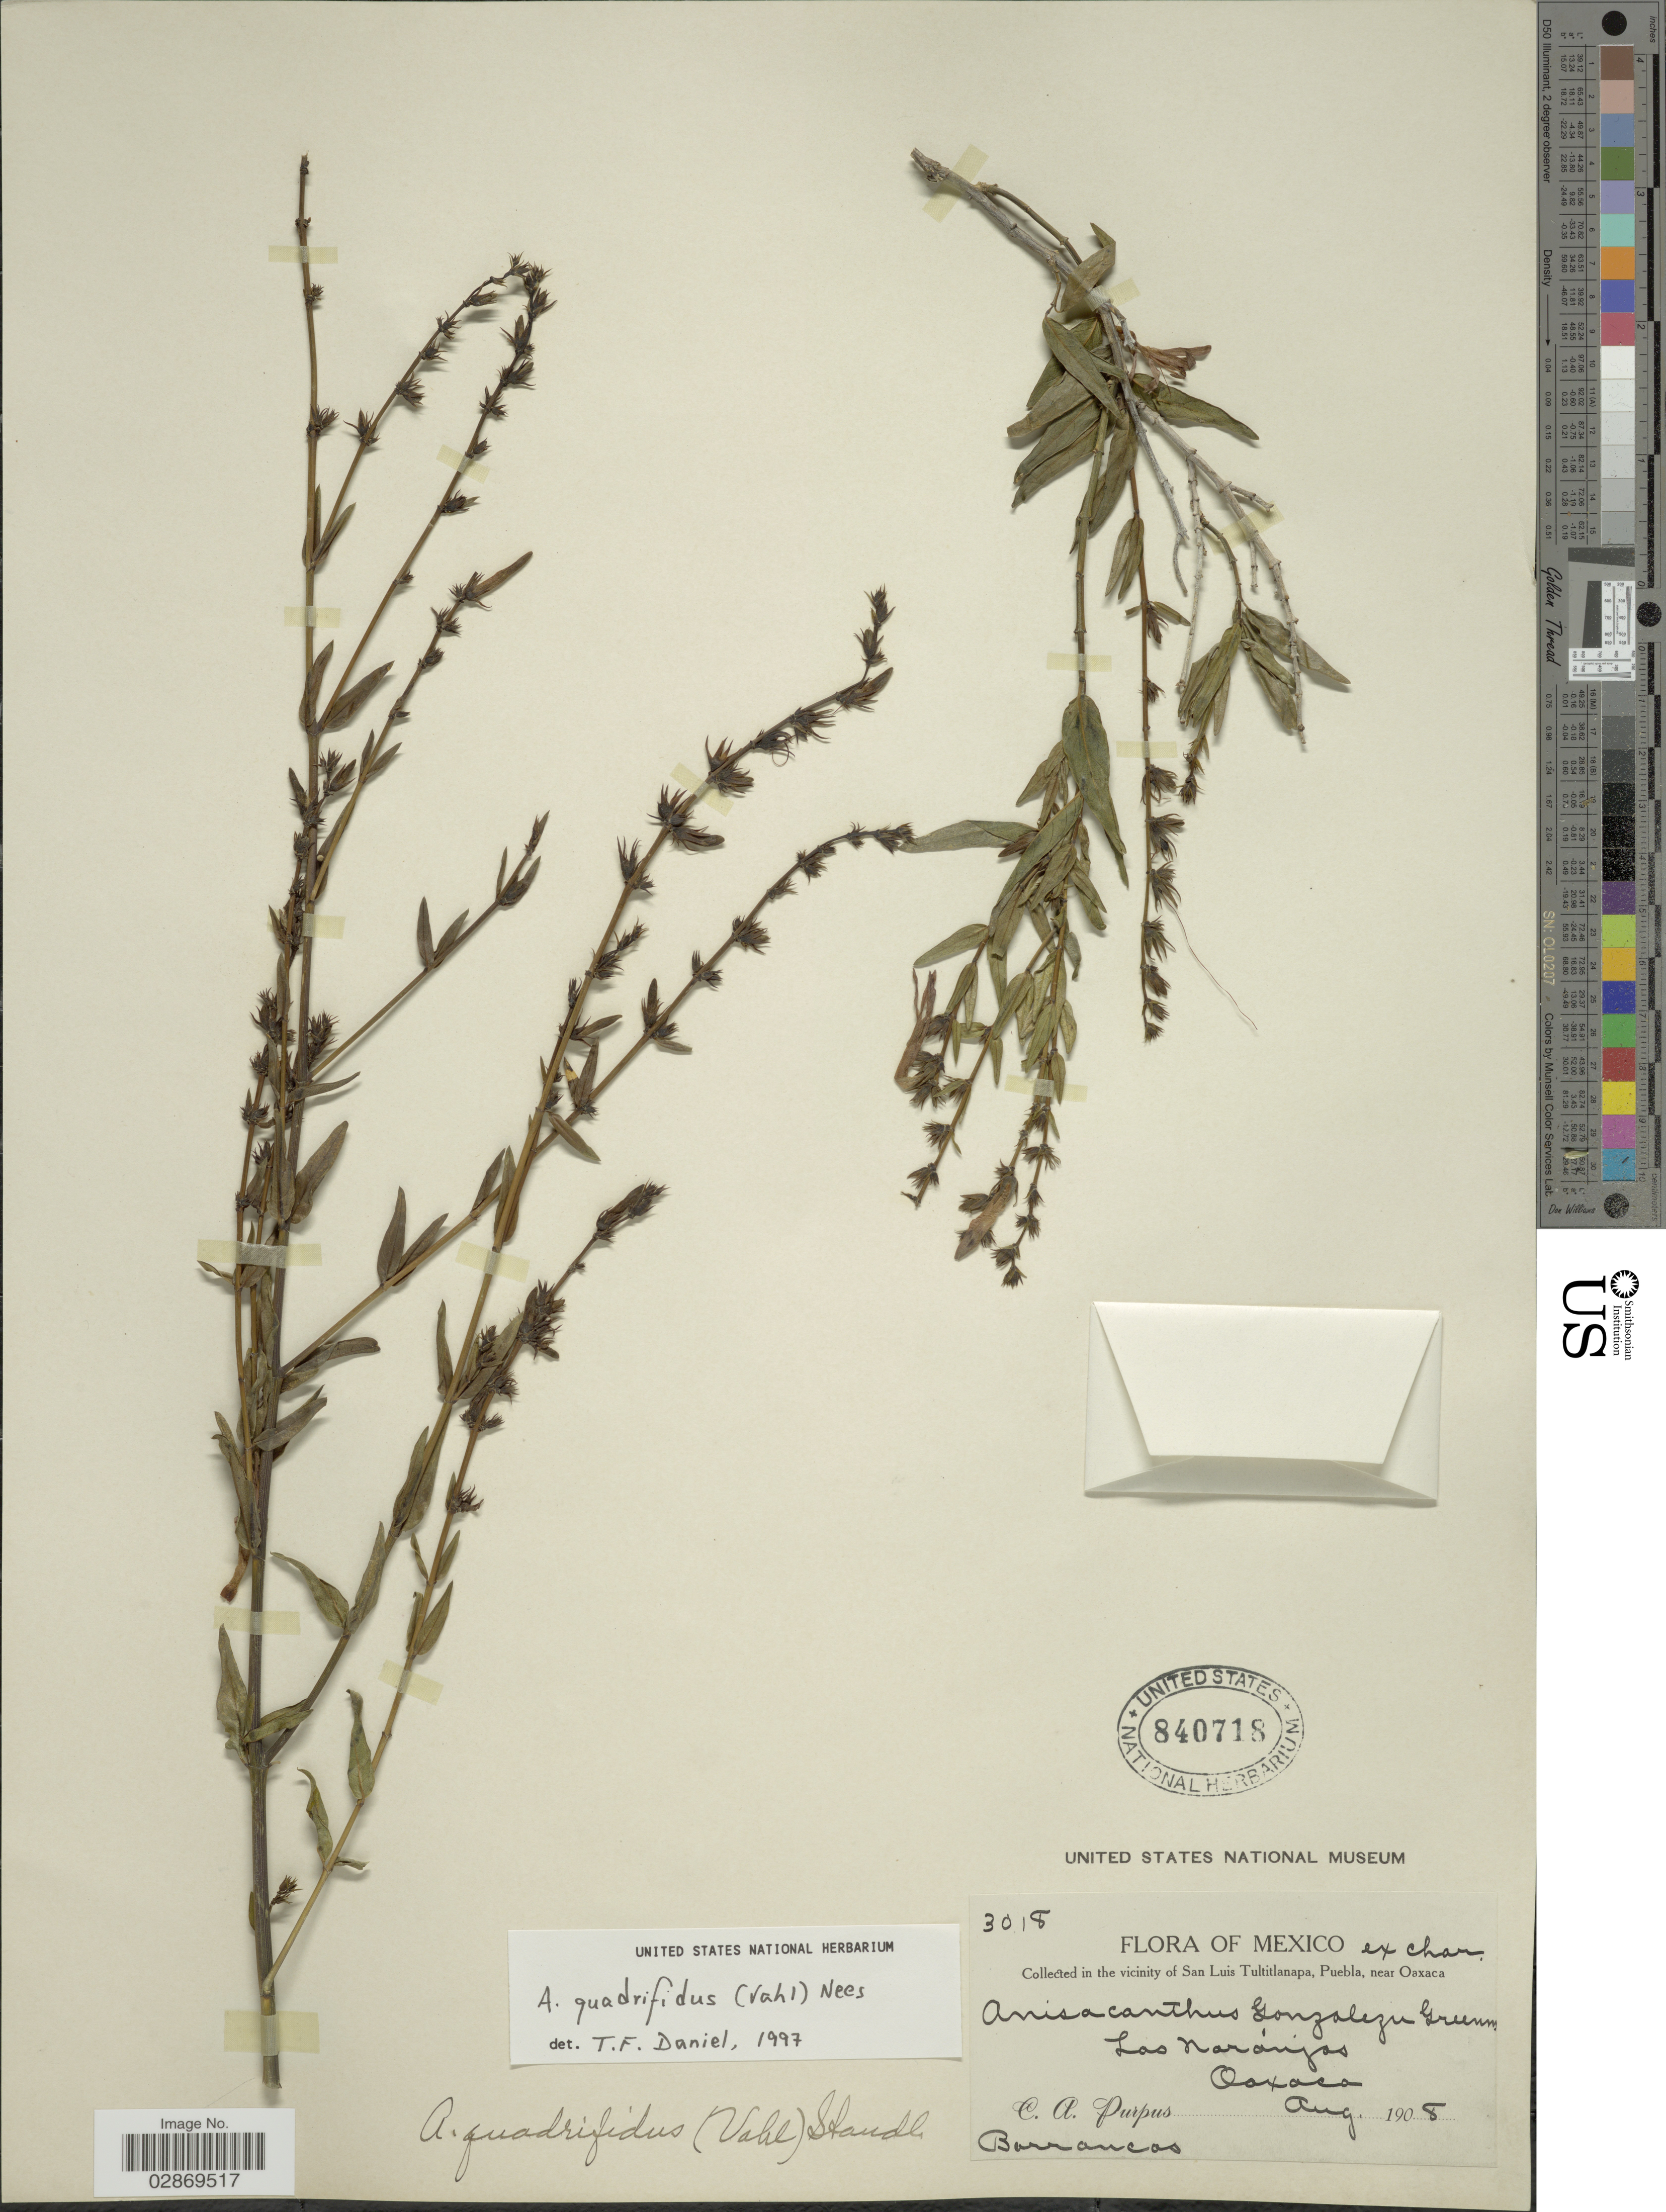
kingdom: Plantae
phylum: Tracheophyta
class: Magnoliopsida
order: Lamiales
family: Acanthaceae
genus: Anisacanthus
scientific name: Anisacanthus quadrifidus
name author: (Vahl) Nees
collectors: C. A. Purpus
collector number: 3018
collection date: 1908-08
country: Mexico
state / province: Oaxaca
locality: Los Naranjas. Vicinity of San Luis Tultitlanapa.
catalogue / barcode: US 840718